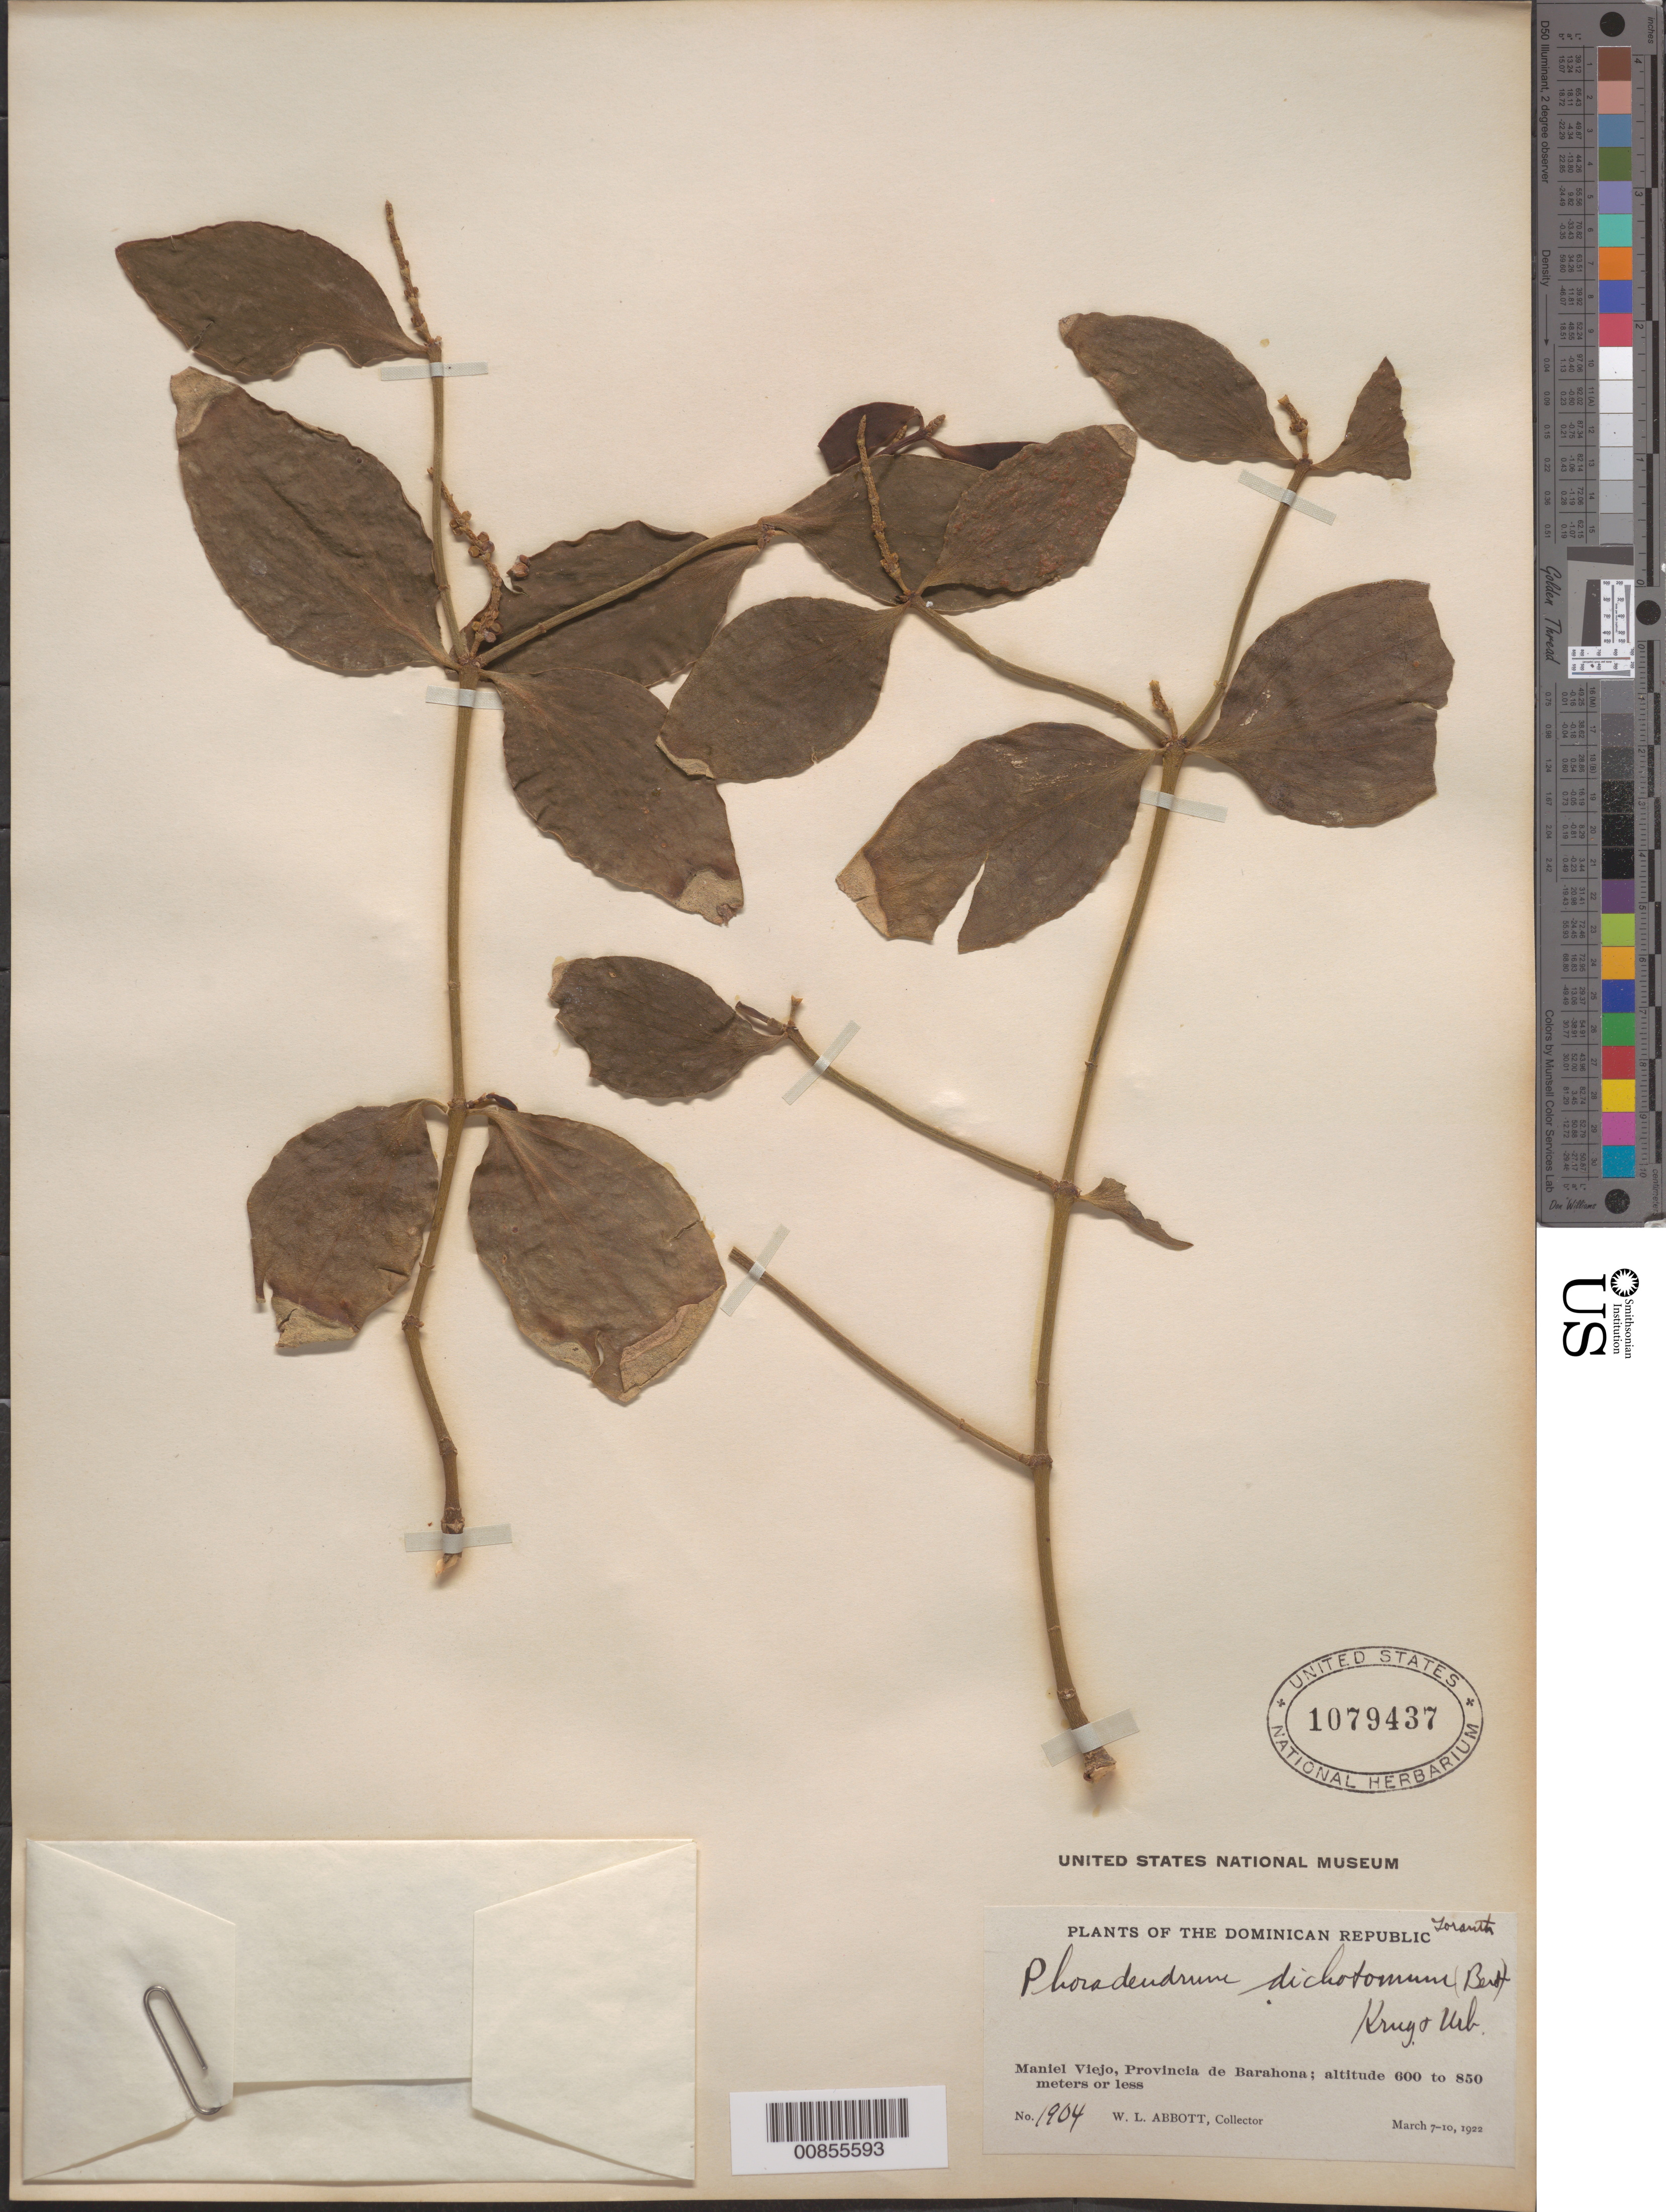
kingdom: Plantae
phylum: Tracheophyta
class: Magnoliopsida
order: Santalales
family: Viscaceae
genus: Phoradendron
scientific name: Phoradendron berteroanum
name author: (DC.) Nutt.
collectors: W. L. Abbott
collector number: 1904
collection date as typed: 07 Mar 1922 to 10 Mar 1922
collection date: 1922-03-07/1922-03-10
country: Dominican Republic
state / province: Barahona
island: Hispaniola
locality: Maniel Viejo.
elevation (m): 600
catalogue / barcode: US 1079437